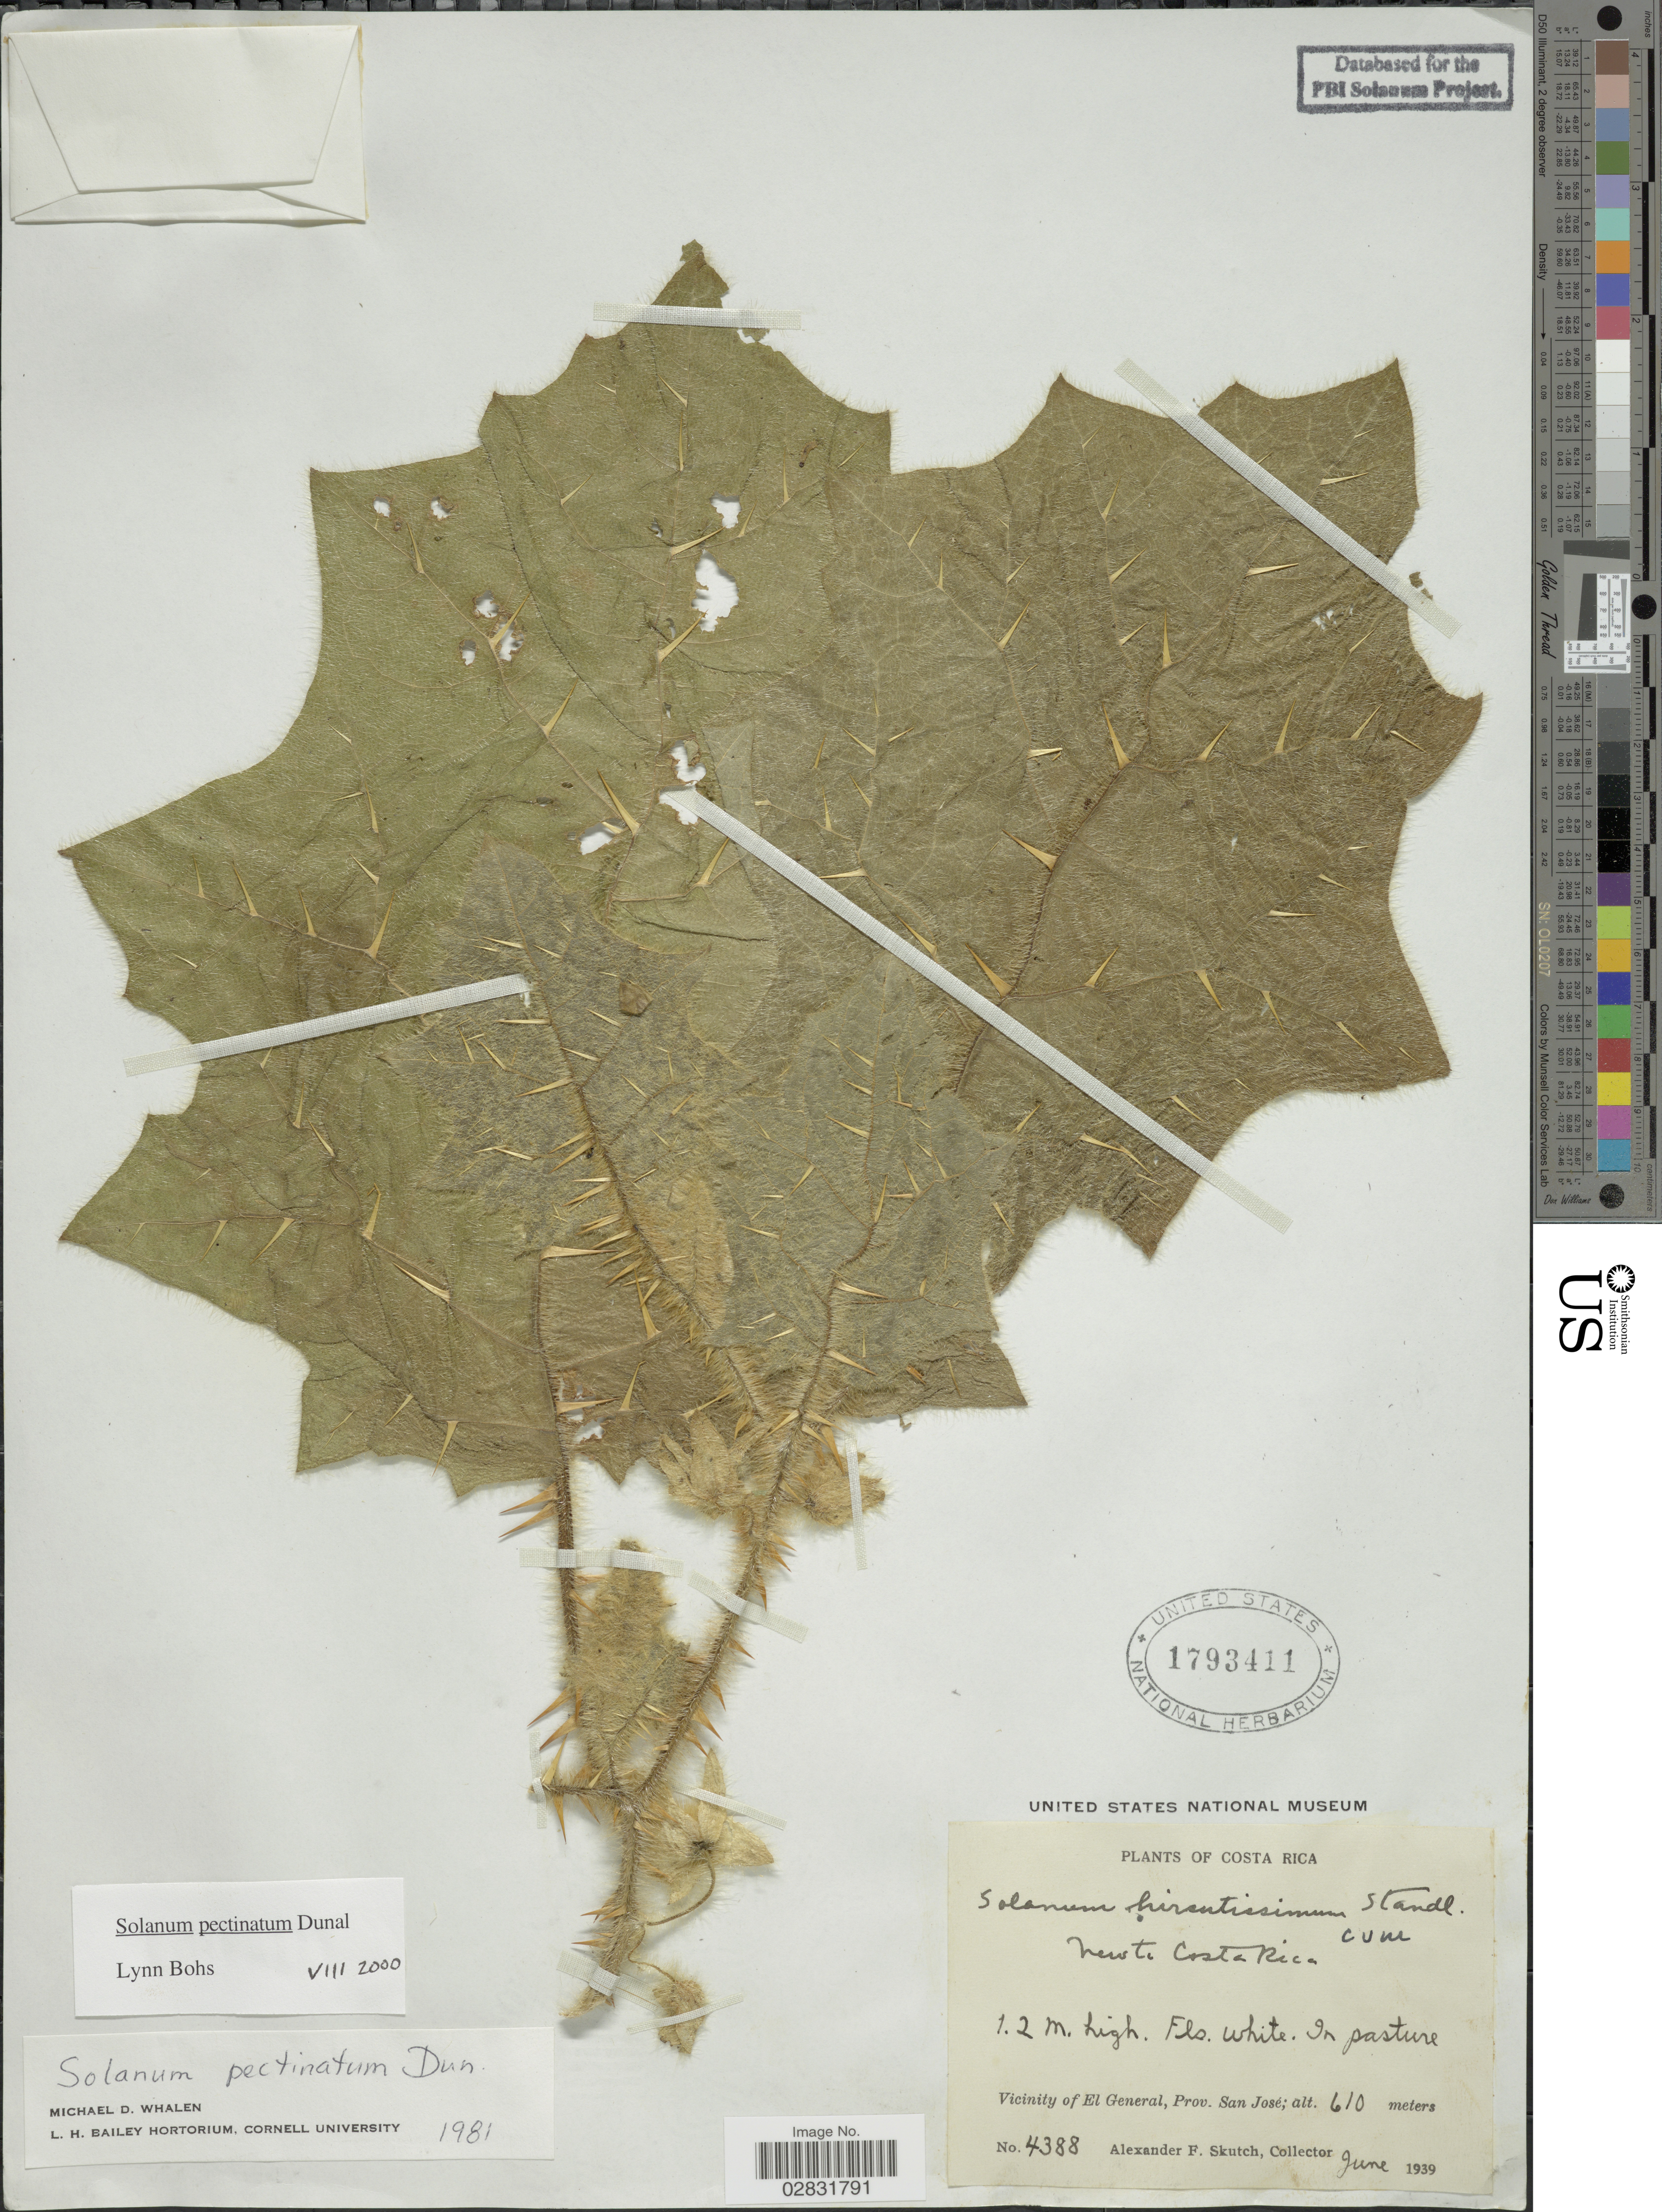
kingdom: Plantae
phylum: Tracheophyta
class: Magnoliopsida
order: Solanales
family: Solanaceae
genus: Solanum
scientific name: Solanum pectinatum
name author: Dunal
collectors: A. F. Skutch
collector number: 4388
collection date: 1939-06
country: Costa Rica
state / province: San José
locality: Vicinity of El General.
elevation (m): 610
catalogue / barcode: US 1793411